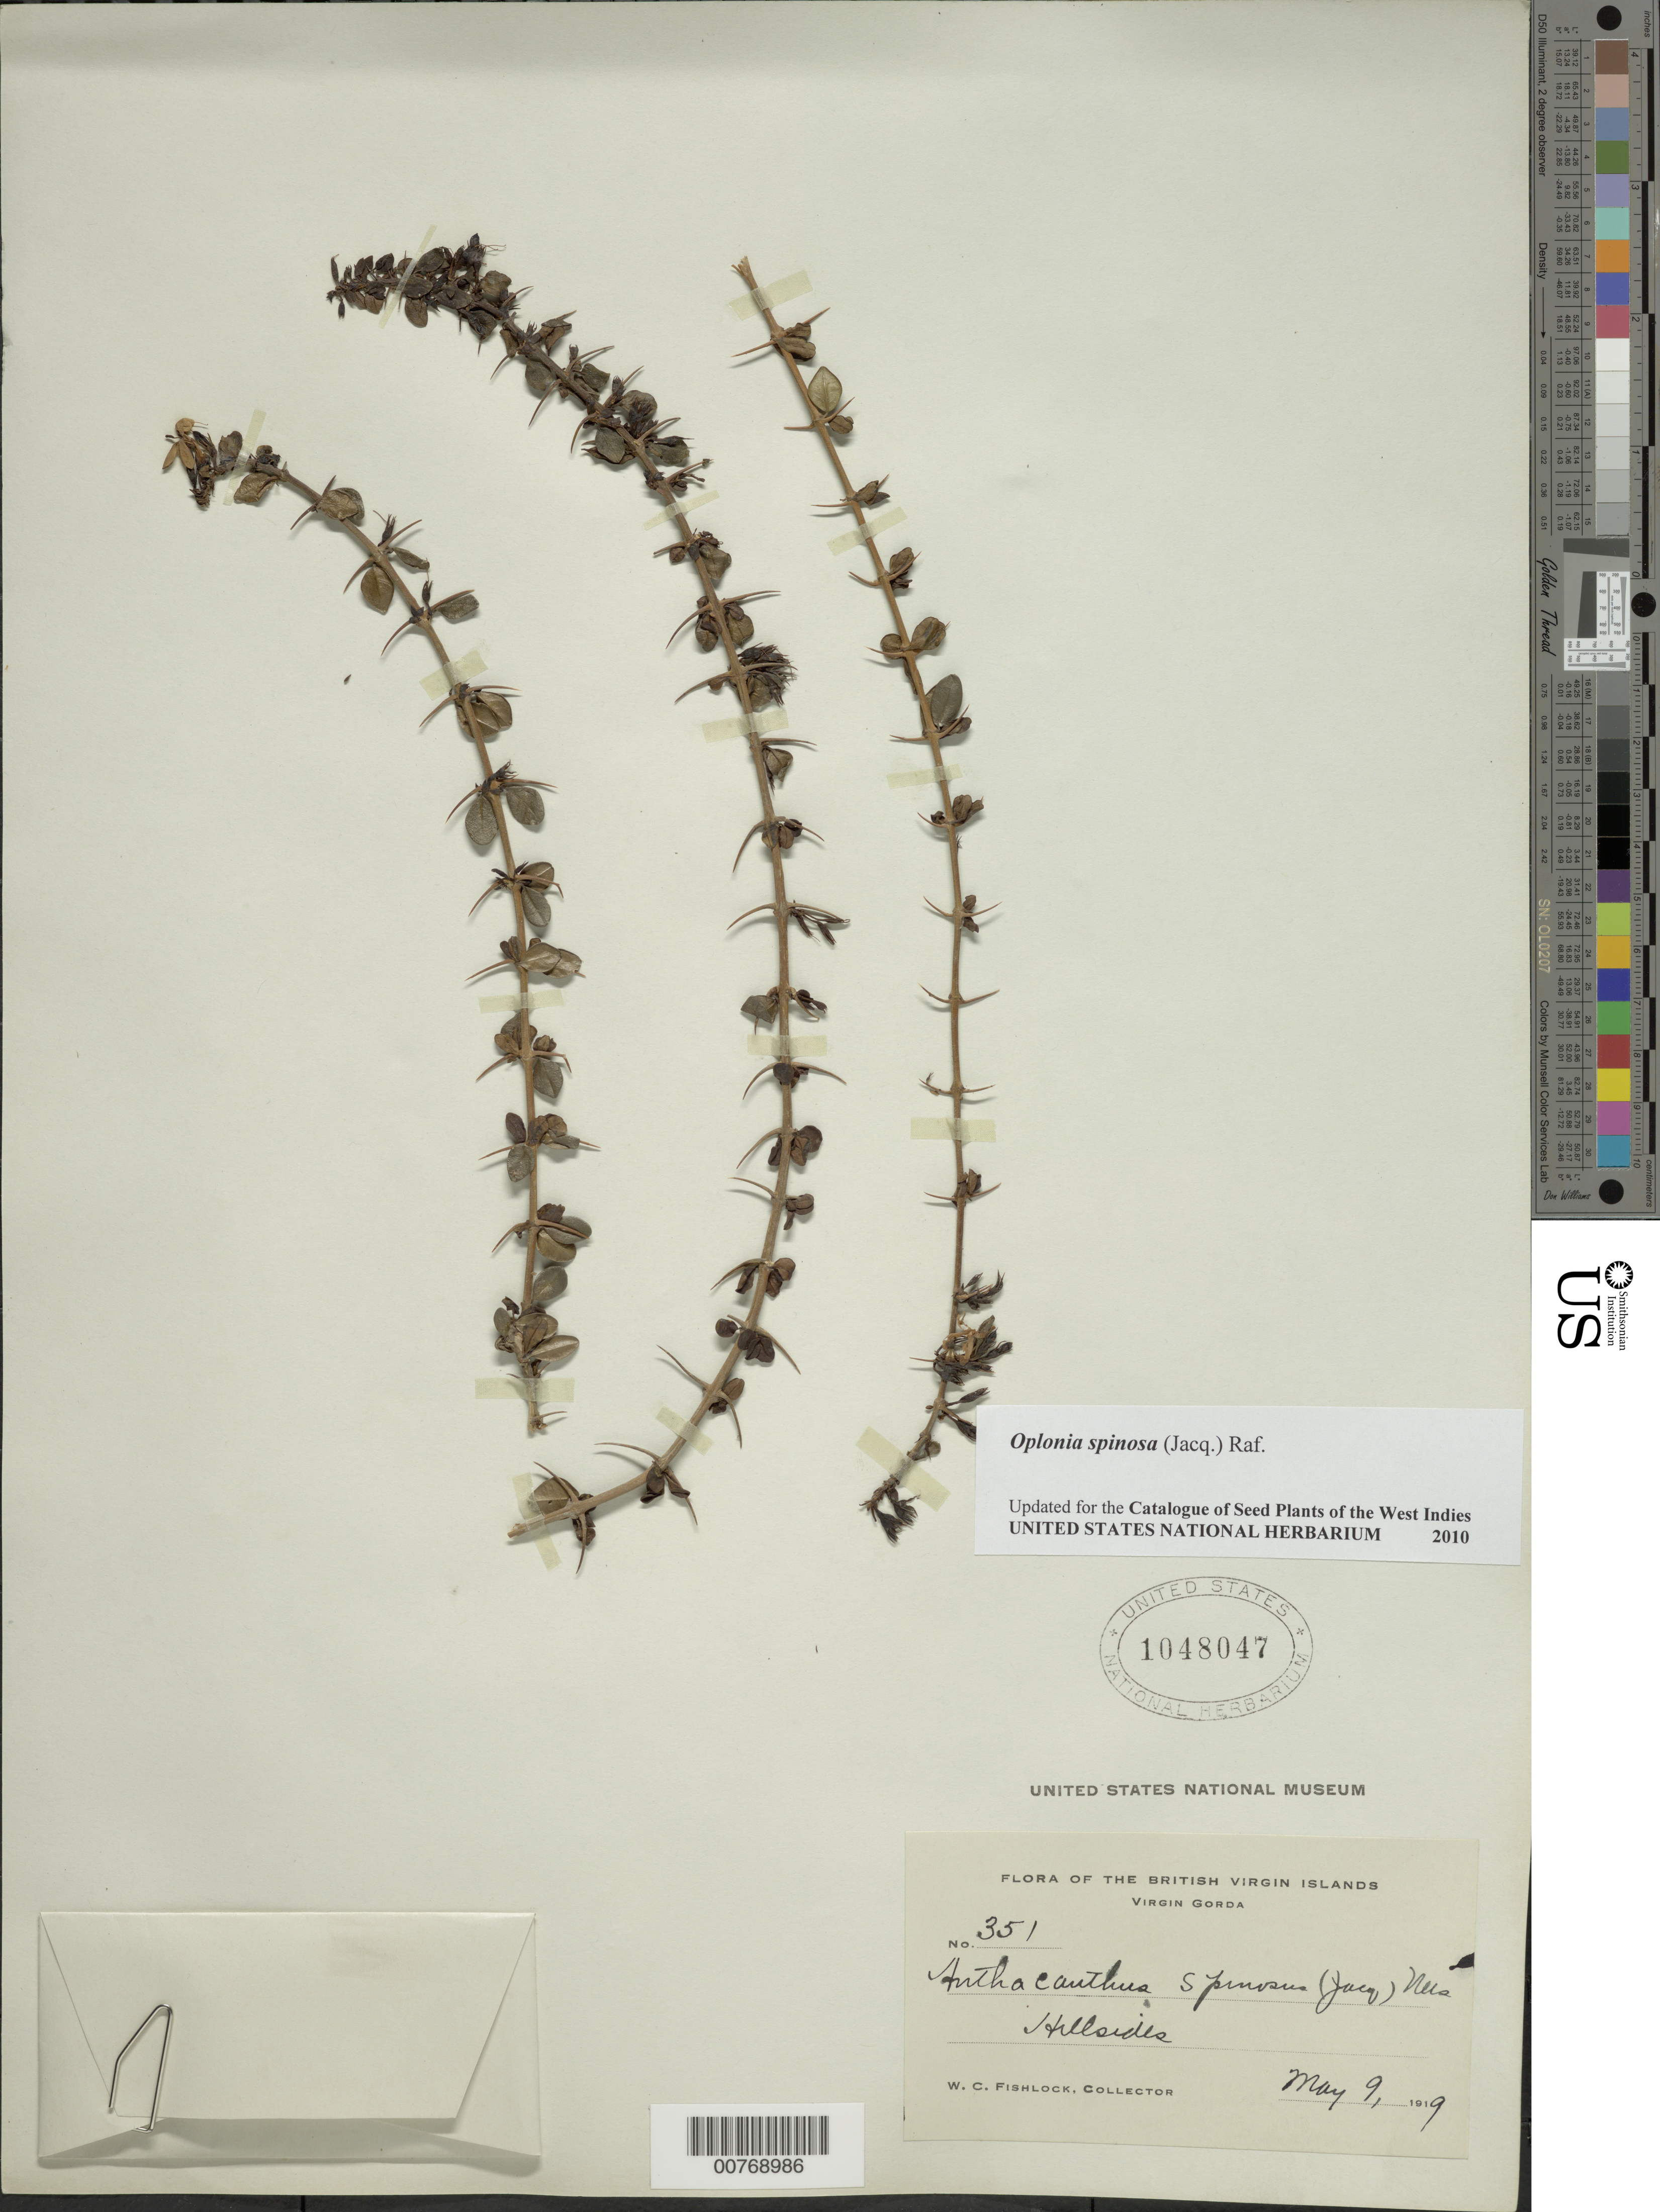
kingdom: Plantae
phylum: Tracheophyta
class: Magnoliopsida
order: Lamiales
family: Acanthaceae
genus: Oplonia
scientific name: Oplonia spinosa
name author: Raf.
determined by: Acevedo-Rodríguez, P., (BOT), Smithsonian Institution - National Museum of Natural History (UNITED STATES)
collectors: W. Fishlock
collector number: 351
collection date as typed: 09 May 1919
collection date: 1919-05-09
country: British Virgin Islands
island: Virgin Gorda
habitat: Hillside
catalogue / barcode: US 1048047